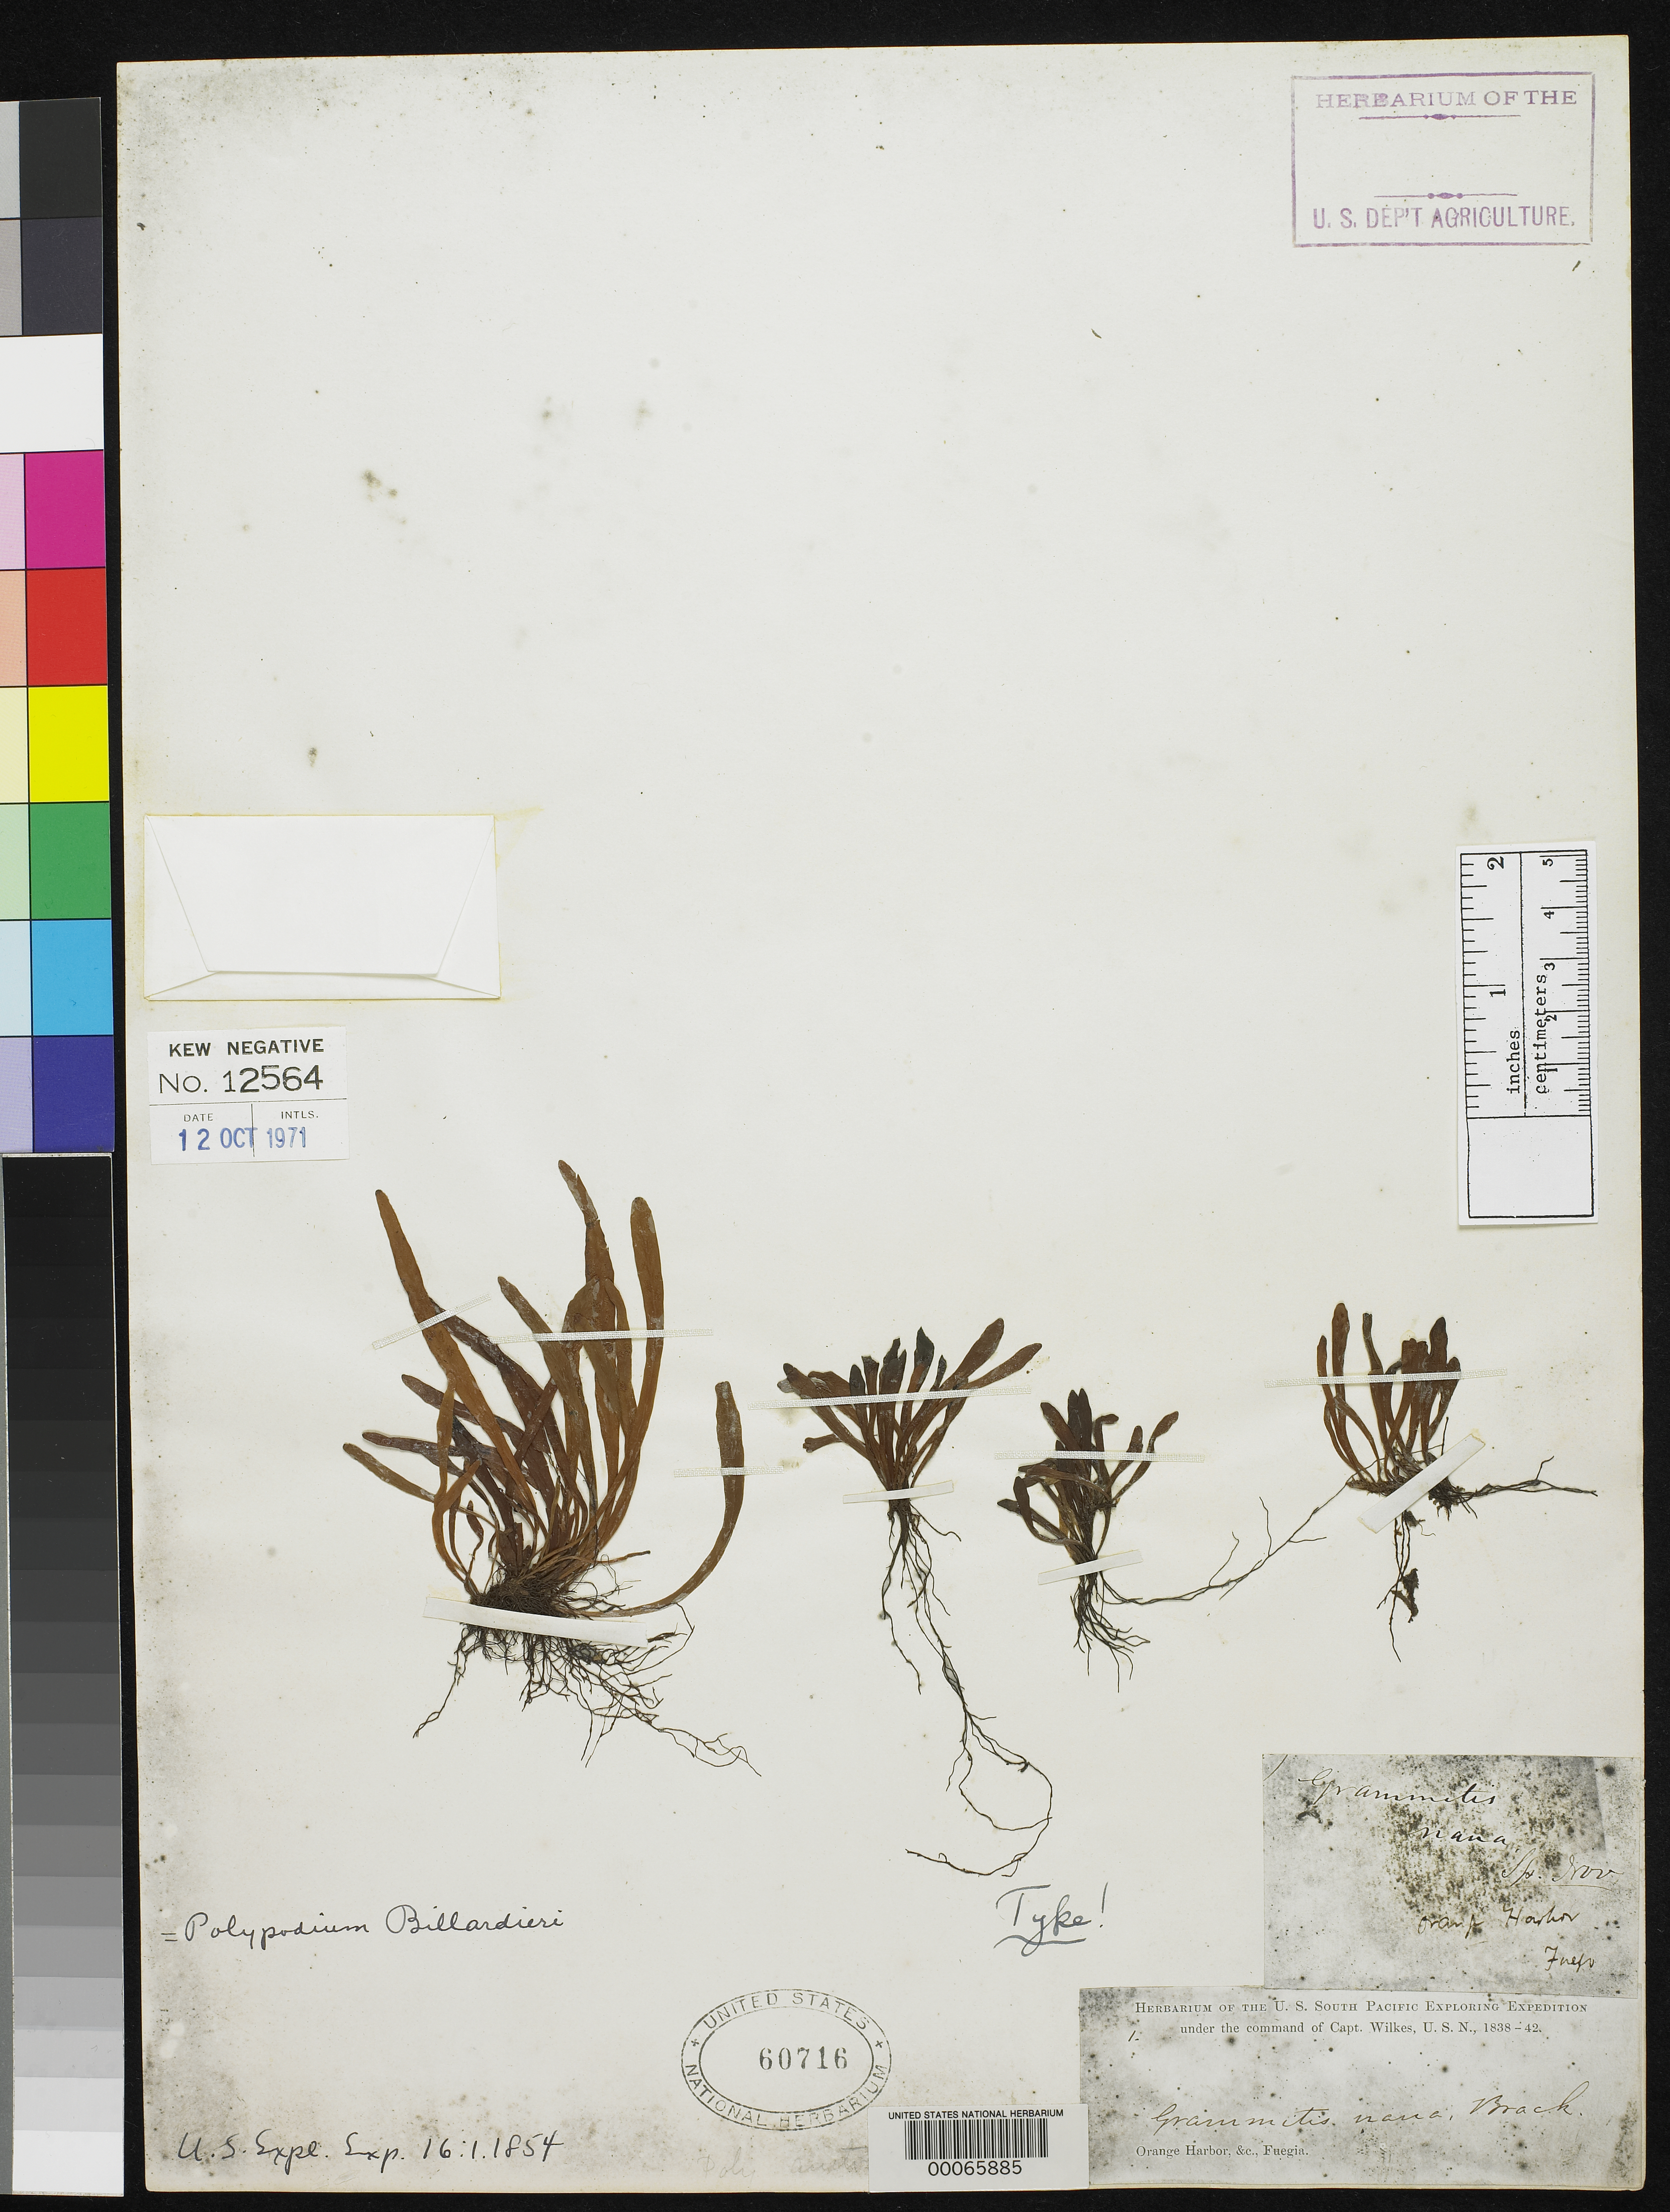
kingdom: Plantae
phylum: Tracheophyta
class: Polypodiopsida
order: Polypodiales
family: Polypodiaceae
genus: Grammitis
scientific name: Grammitis nana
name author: Brack. in Wilkes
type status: Type Collection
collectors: Wilkes Explor. Exped.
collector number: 1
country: Argentina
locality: Tierra del Fuego.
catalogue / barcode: US 60716